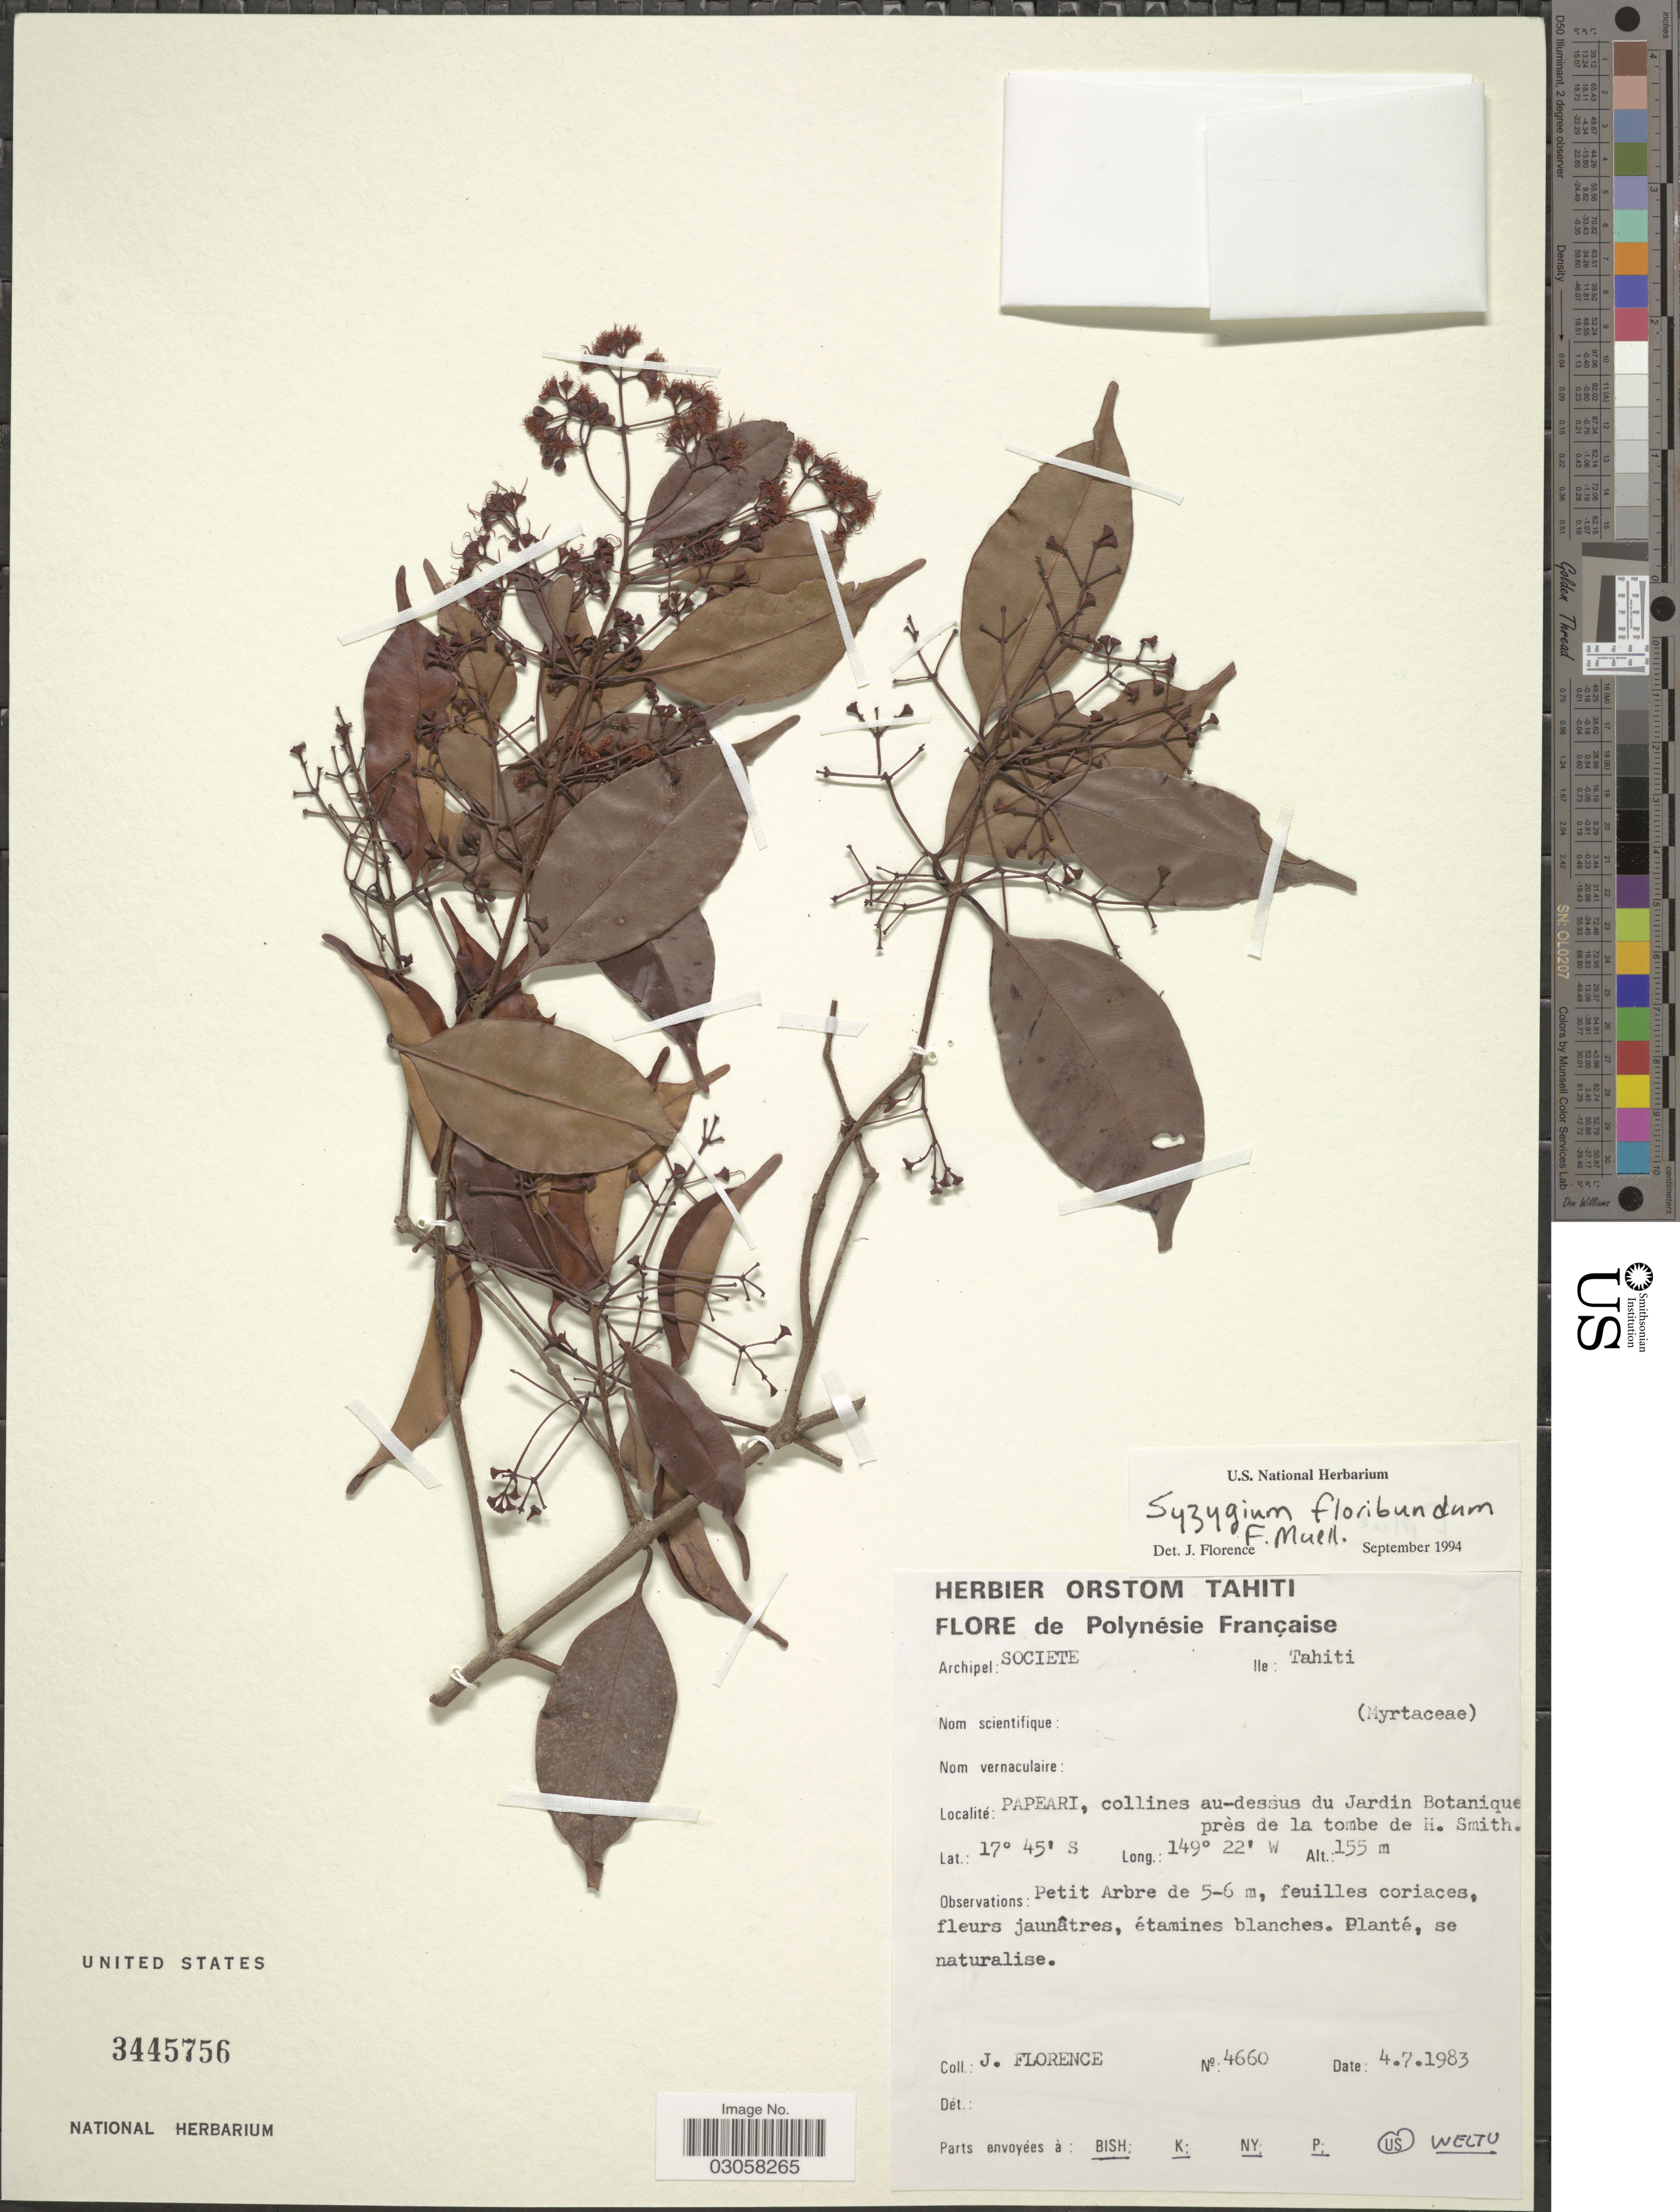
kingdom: Plantae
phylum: Tracheophyta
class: Magnoliopsida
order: Myrtales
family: Myrtaceae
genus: Syzygium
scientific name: Syzygium floribundum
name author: F. Muell.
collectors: J. Florence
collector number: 4660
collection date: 1983-07-04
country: French Polynesia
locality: Polynésie Française. Archipel: Societe. Ile: Tahiti. Papeari, collines au-dessus du Jardin Botanique près de la tombe de H. Smith.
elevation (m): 155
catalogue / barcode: US 3445756